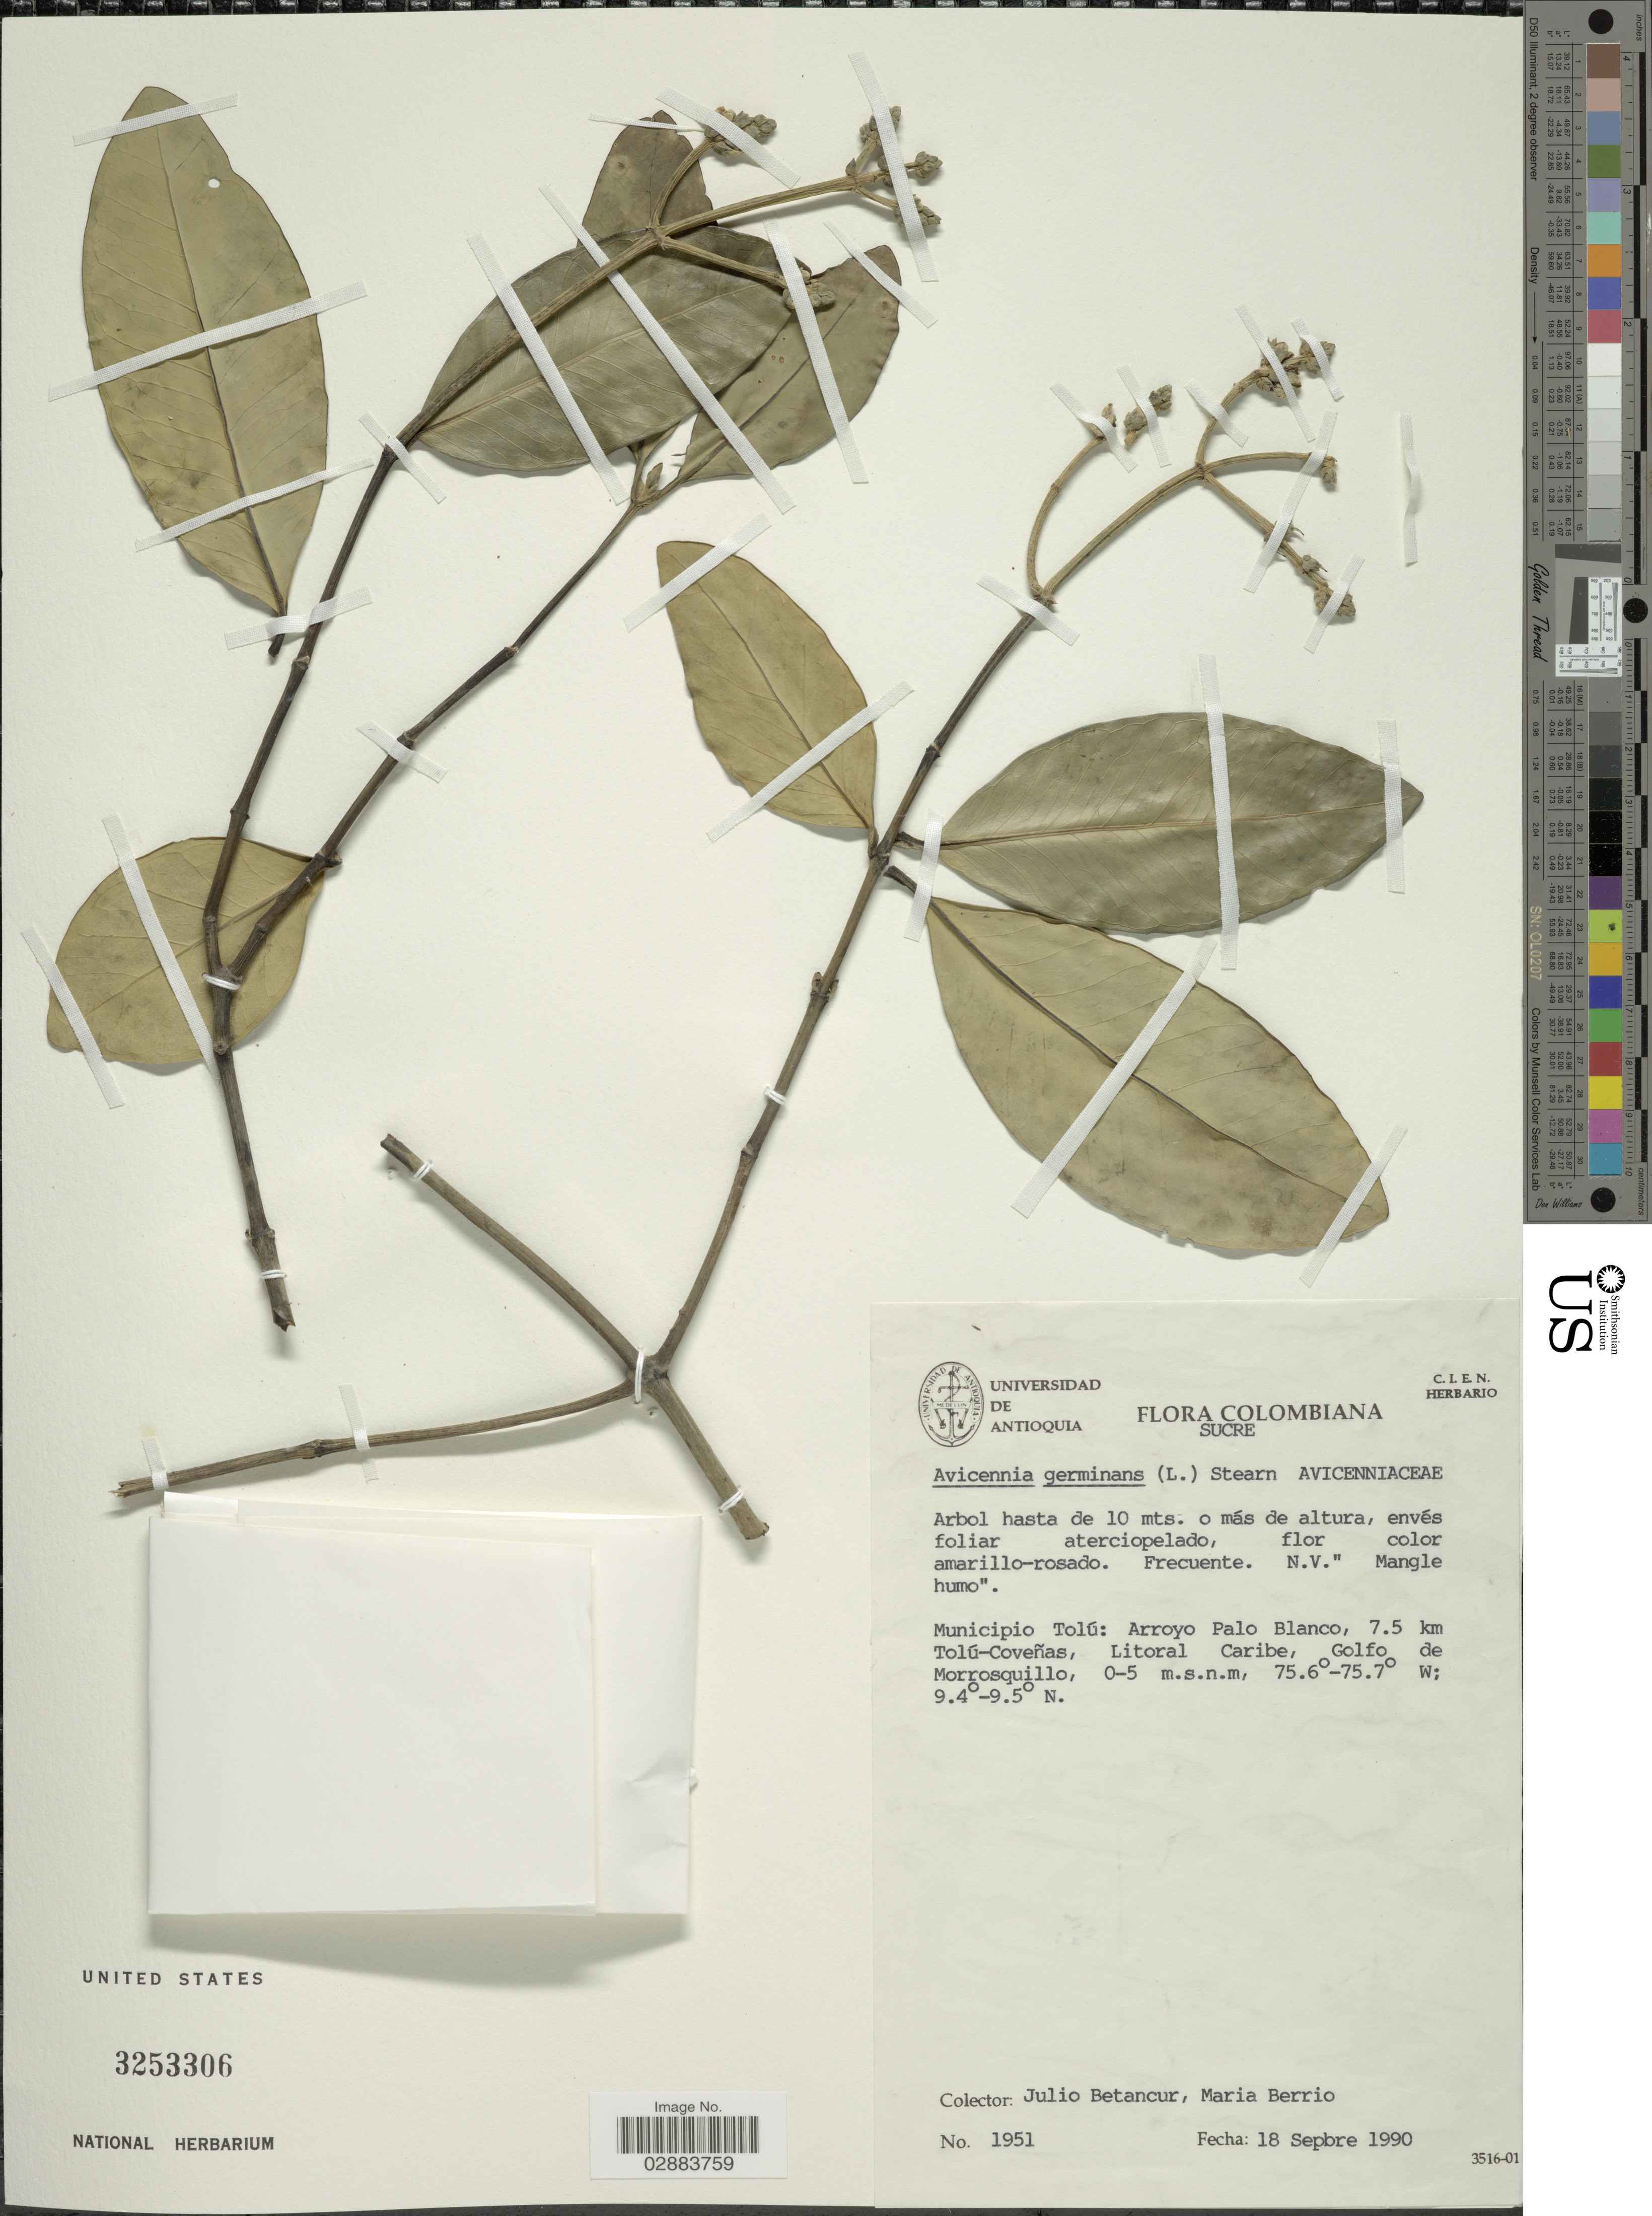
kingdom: Plantae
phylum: Tracheophyta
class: Magnoliopsida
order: Lamiales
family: Acanthaceae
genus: Avicennia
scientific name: Avicennia germinans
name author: (L.) L.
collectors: J. Betancur & M. Berrio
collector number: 1951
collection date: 1990-09-18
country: Colombia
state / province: Sucre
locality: Municipio Tolú: Arroyo Palo Blanco, 7.5 km Tolú-Coveñas, Litoral Caribe, Golfo de Morrosquillo.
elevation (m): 0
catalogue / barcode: US 3253306